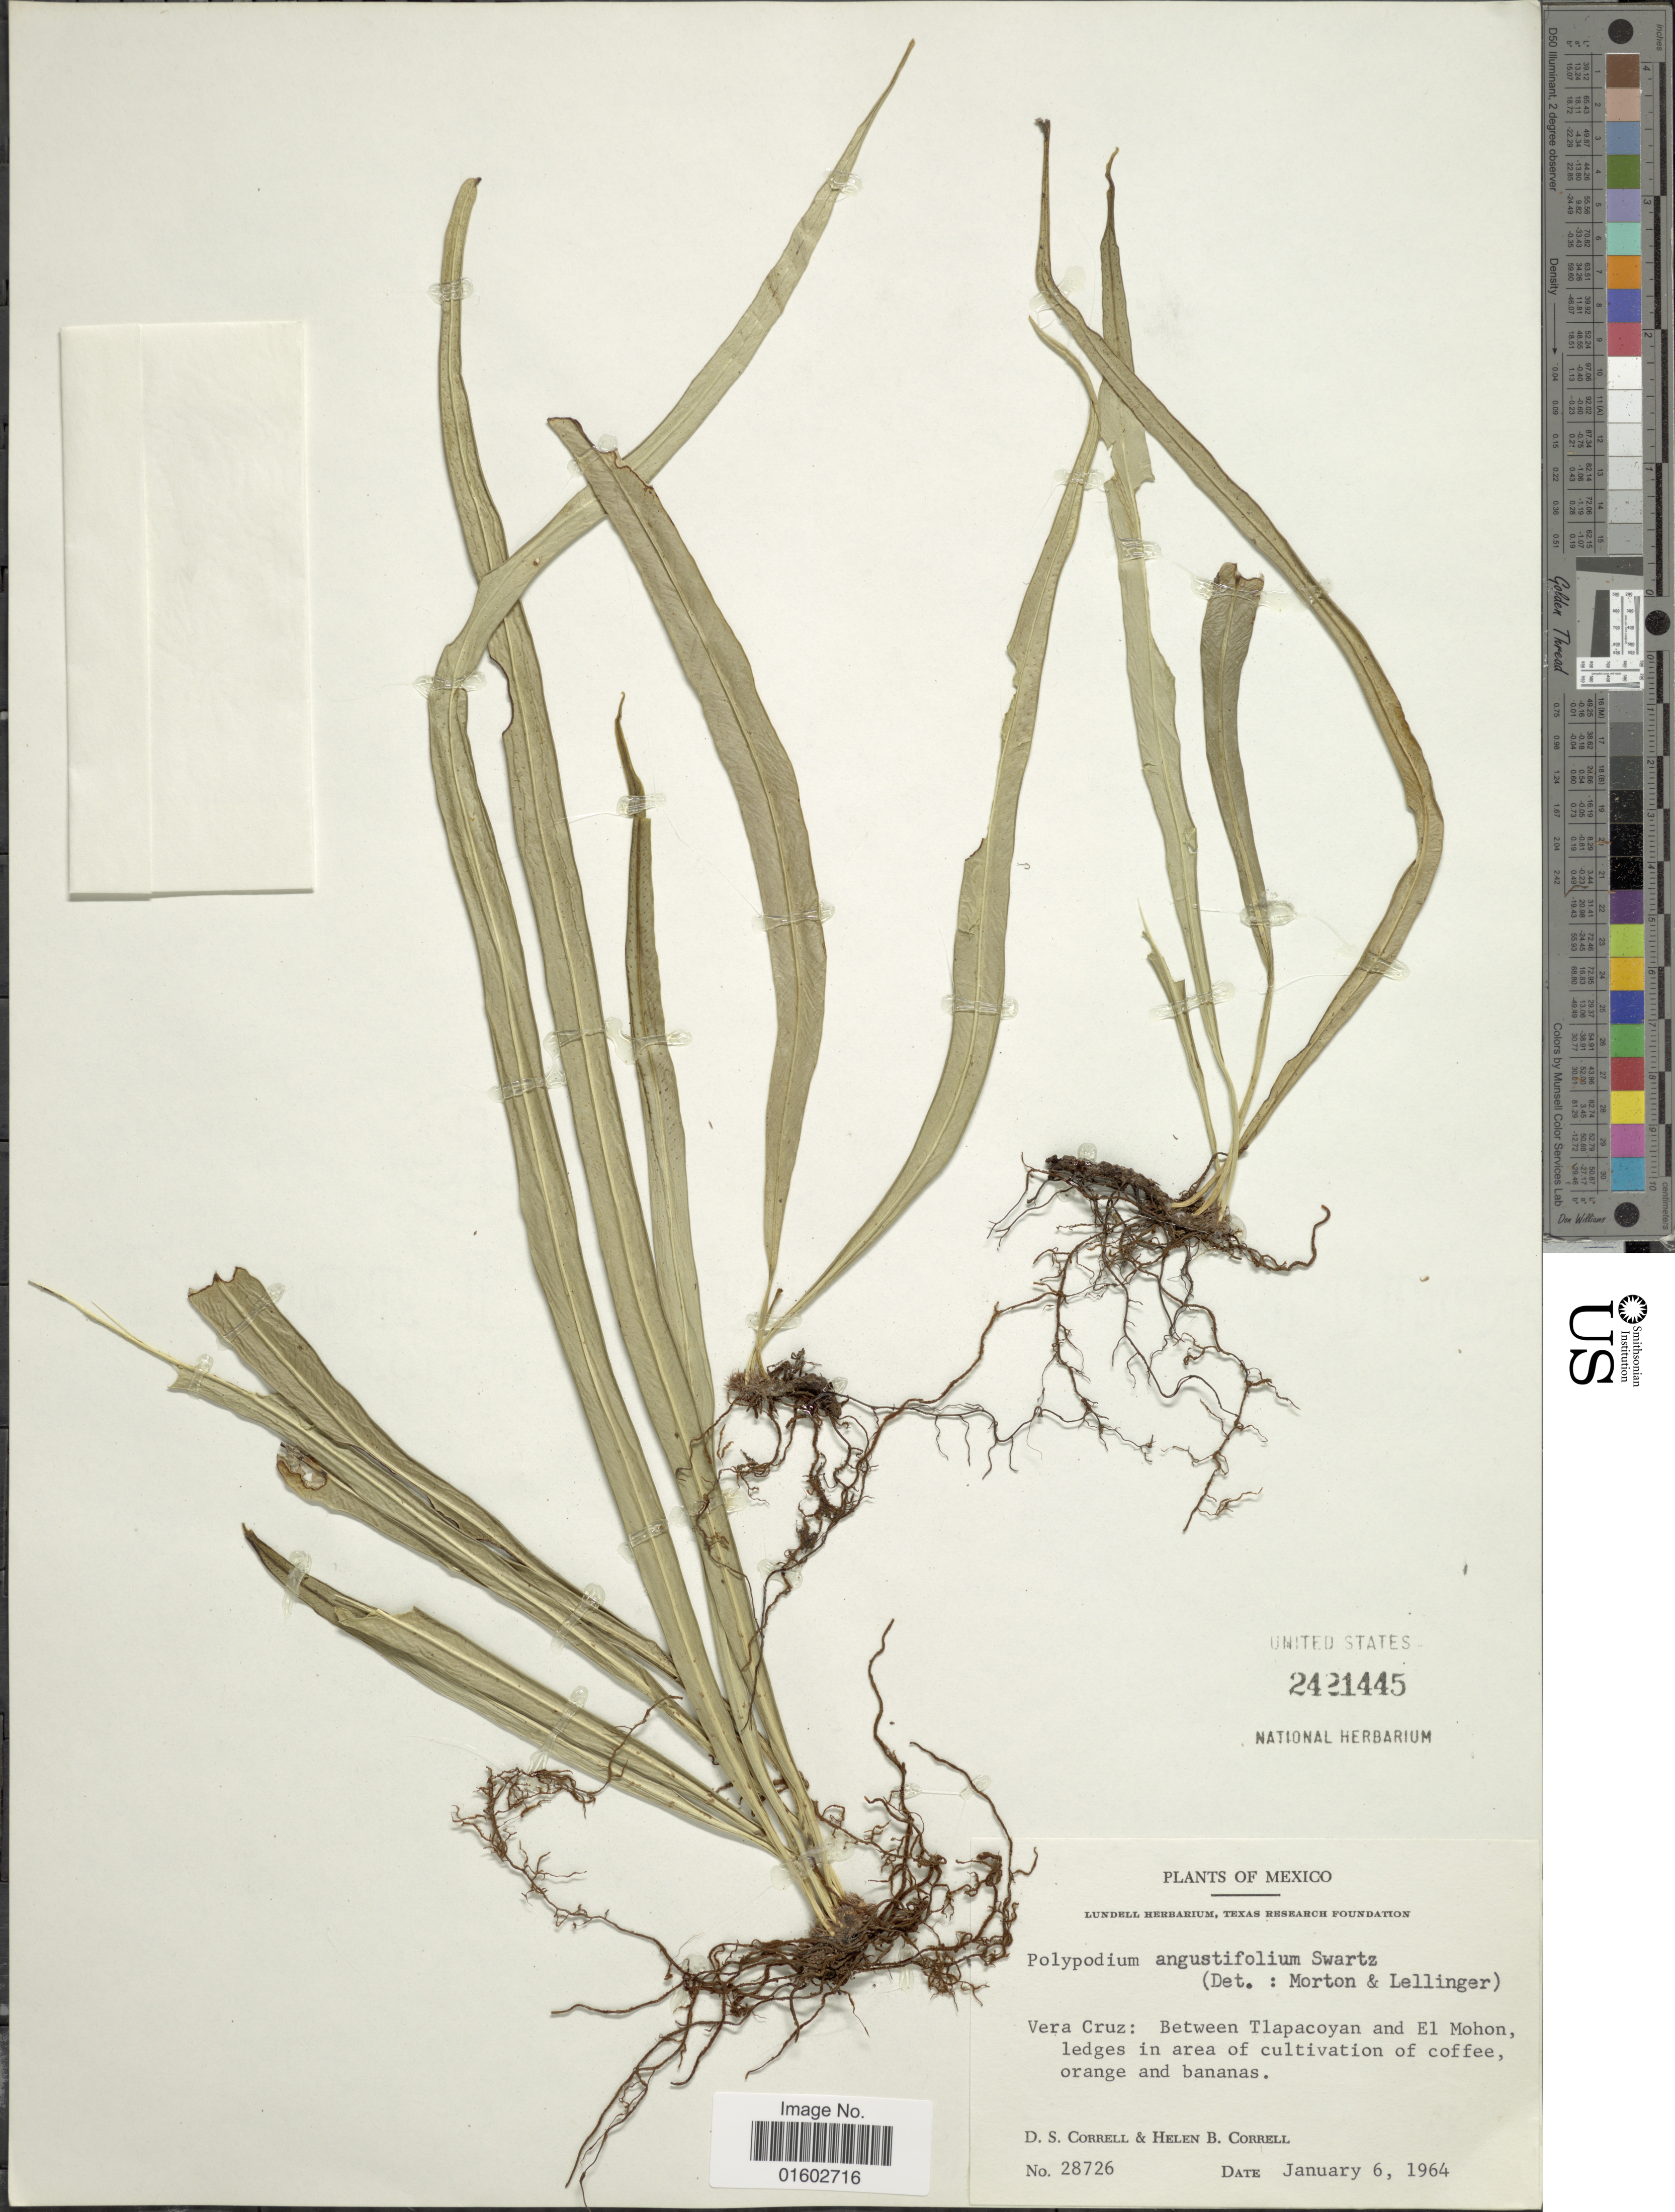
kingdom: Plantae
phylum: Tracheophyta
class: Polypodiopsida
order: Polypodiales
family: Polypodiaceae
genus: Campyloneurum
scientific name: Campyloneurum angustifolium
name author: (Sw.) Fée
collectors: D. S. Correll & H. Correll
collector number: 28726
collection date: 1964-01-06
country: Mexico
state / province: Veracruz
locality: Vera Cruz: Between Tlapacoyan and El Mohon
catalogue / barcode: US 2421445